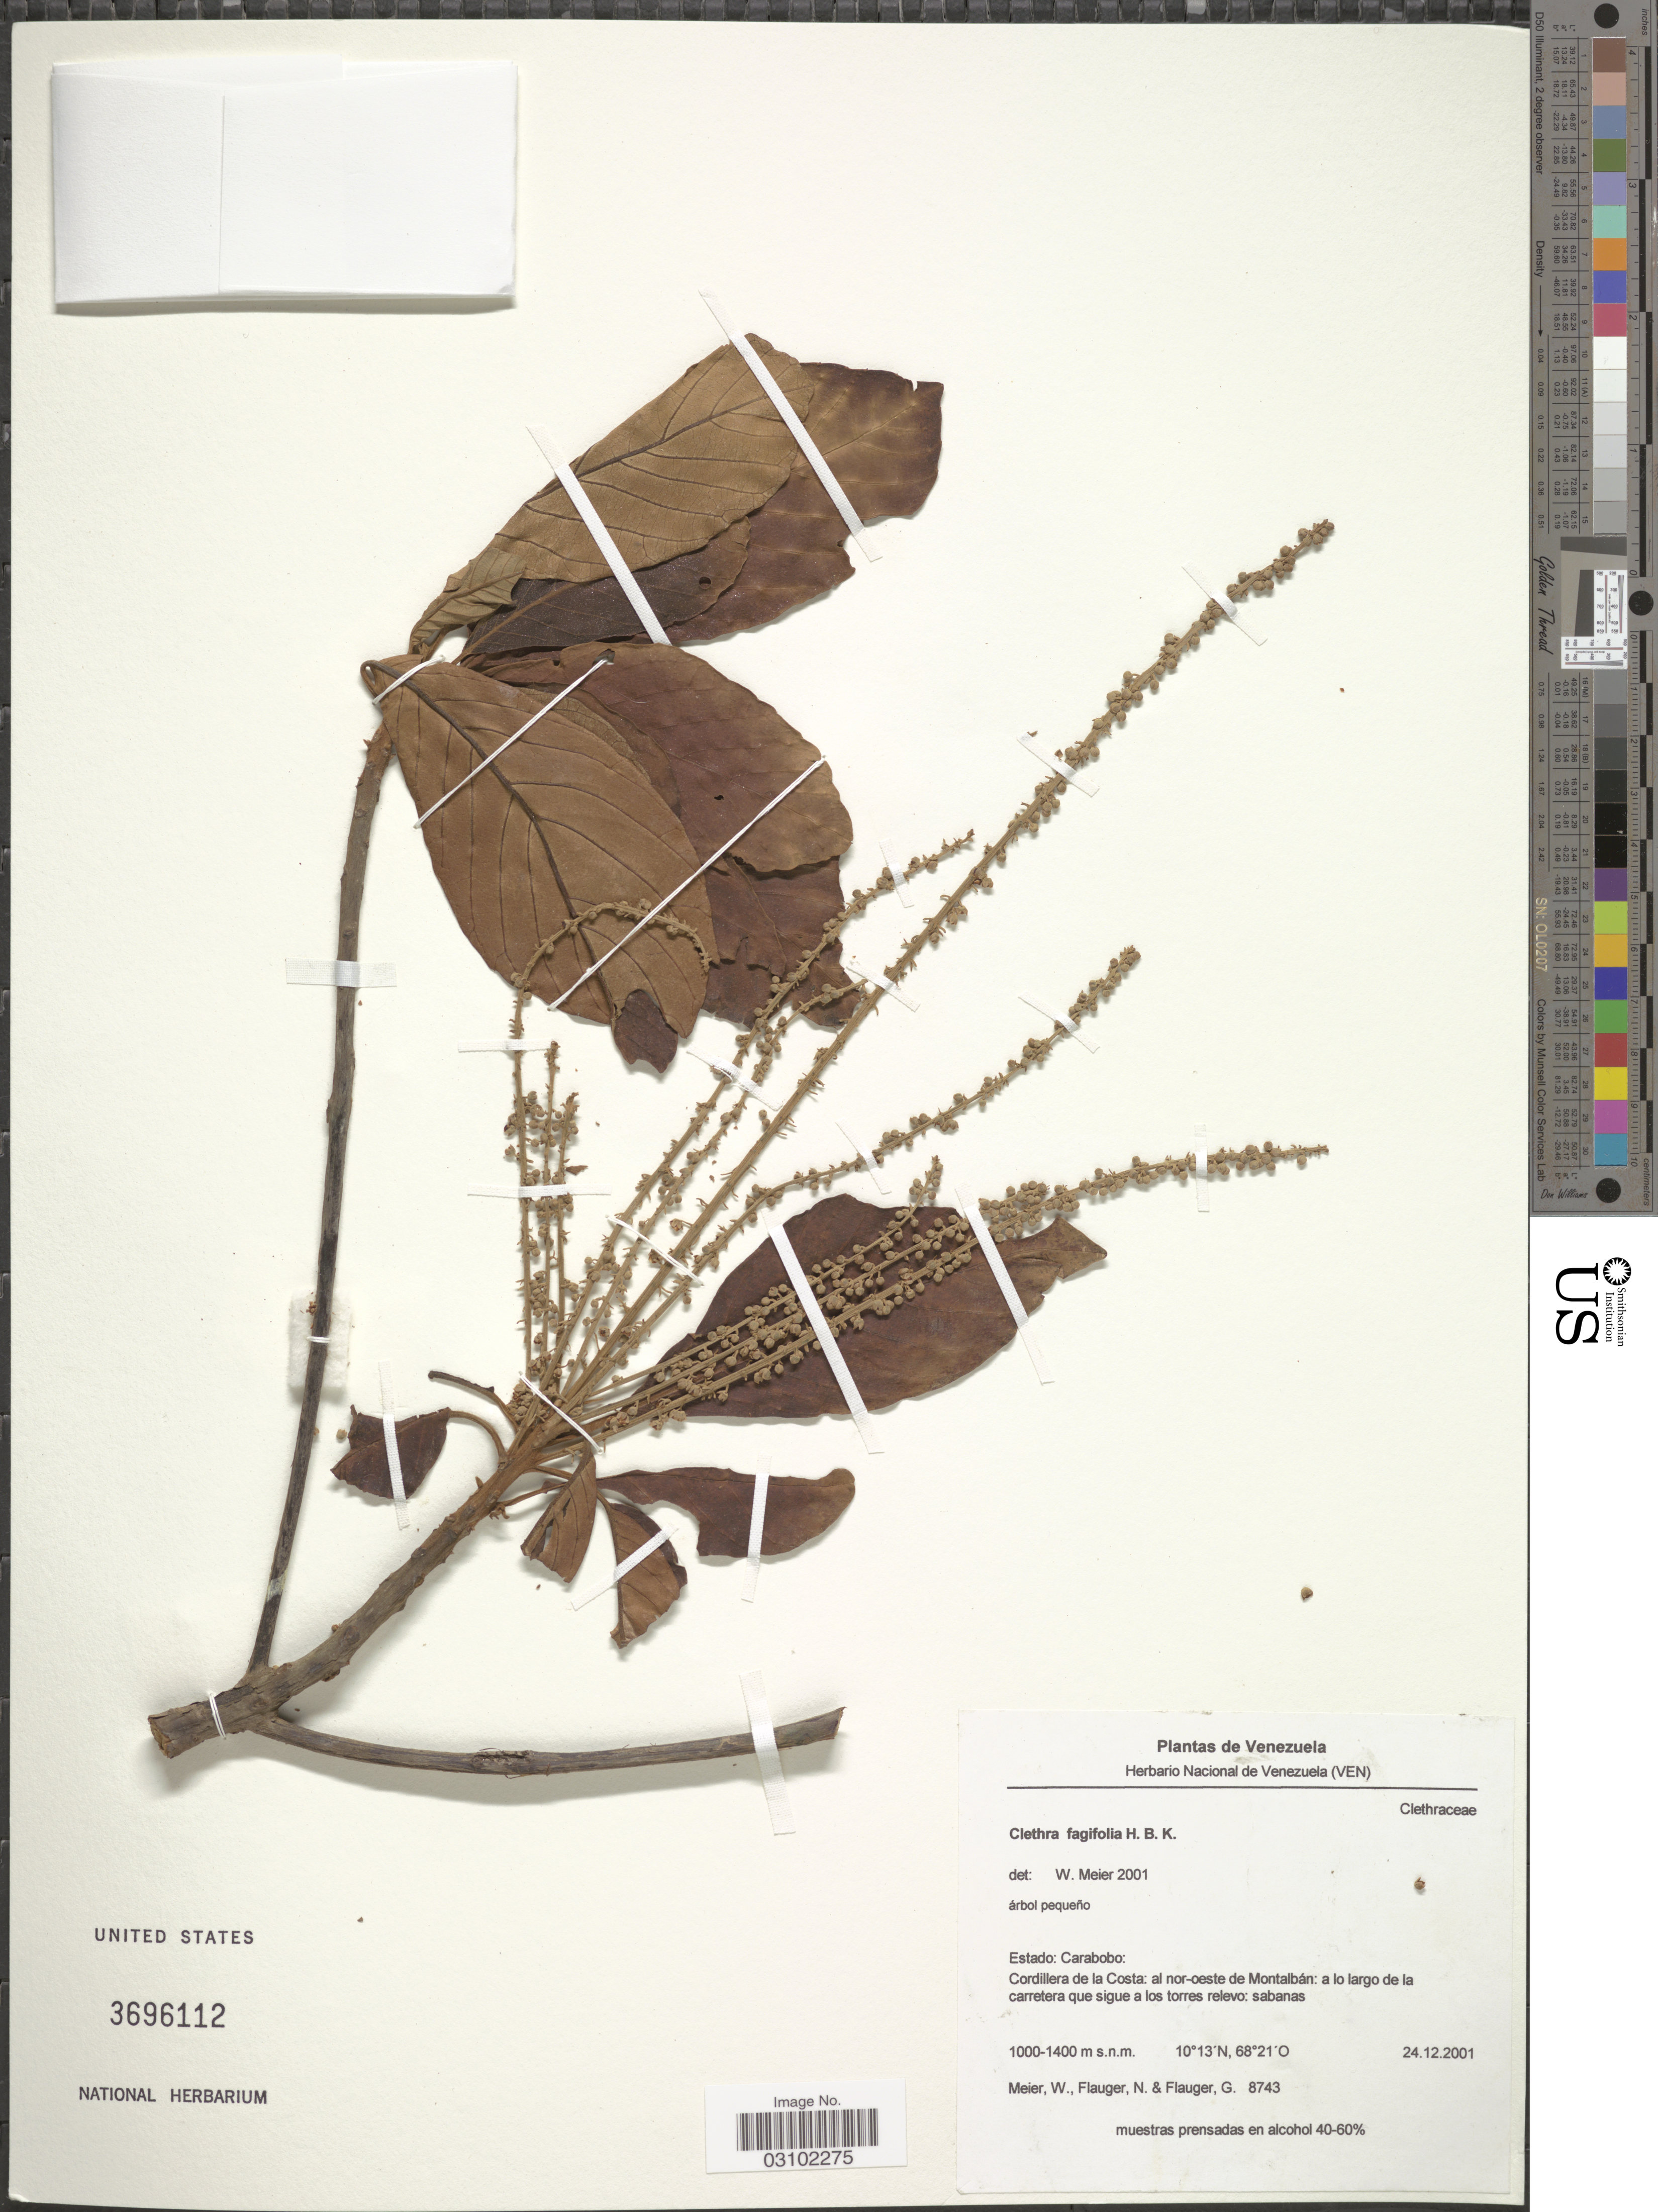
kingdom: Plantae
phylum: Tracheophyta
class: Magnoliopsida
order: Ericales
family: Clethraceae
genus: Clethra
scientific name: Clethra fagifolia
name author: Kunth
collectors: W. Meier, N. Flauger & G. Flauger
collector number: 8743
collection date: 2001-12-24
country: Venezuela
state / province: Carabobo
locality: Cordillera de la Costa: al nor-oeste de Montalbán: a lo largo de la carretera que sigue a los torres relevo.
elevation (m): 1000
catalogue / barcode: US 3696112